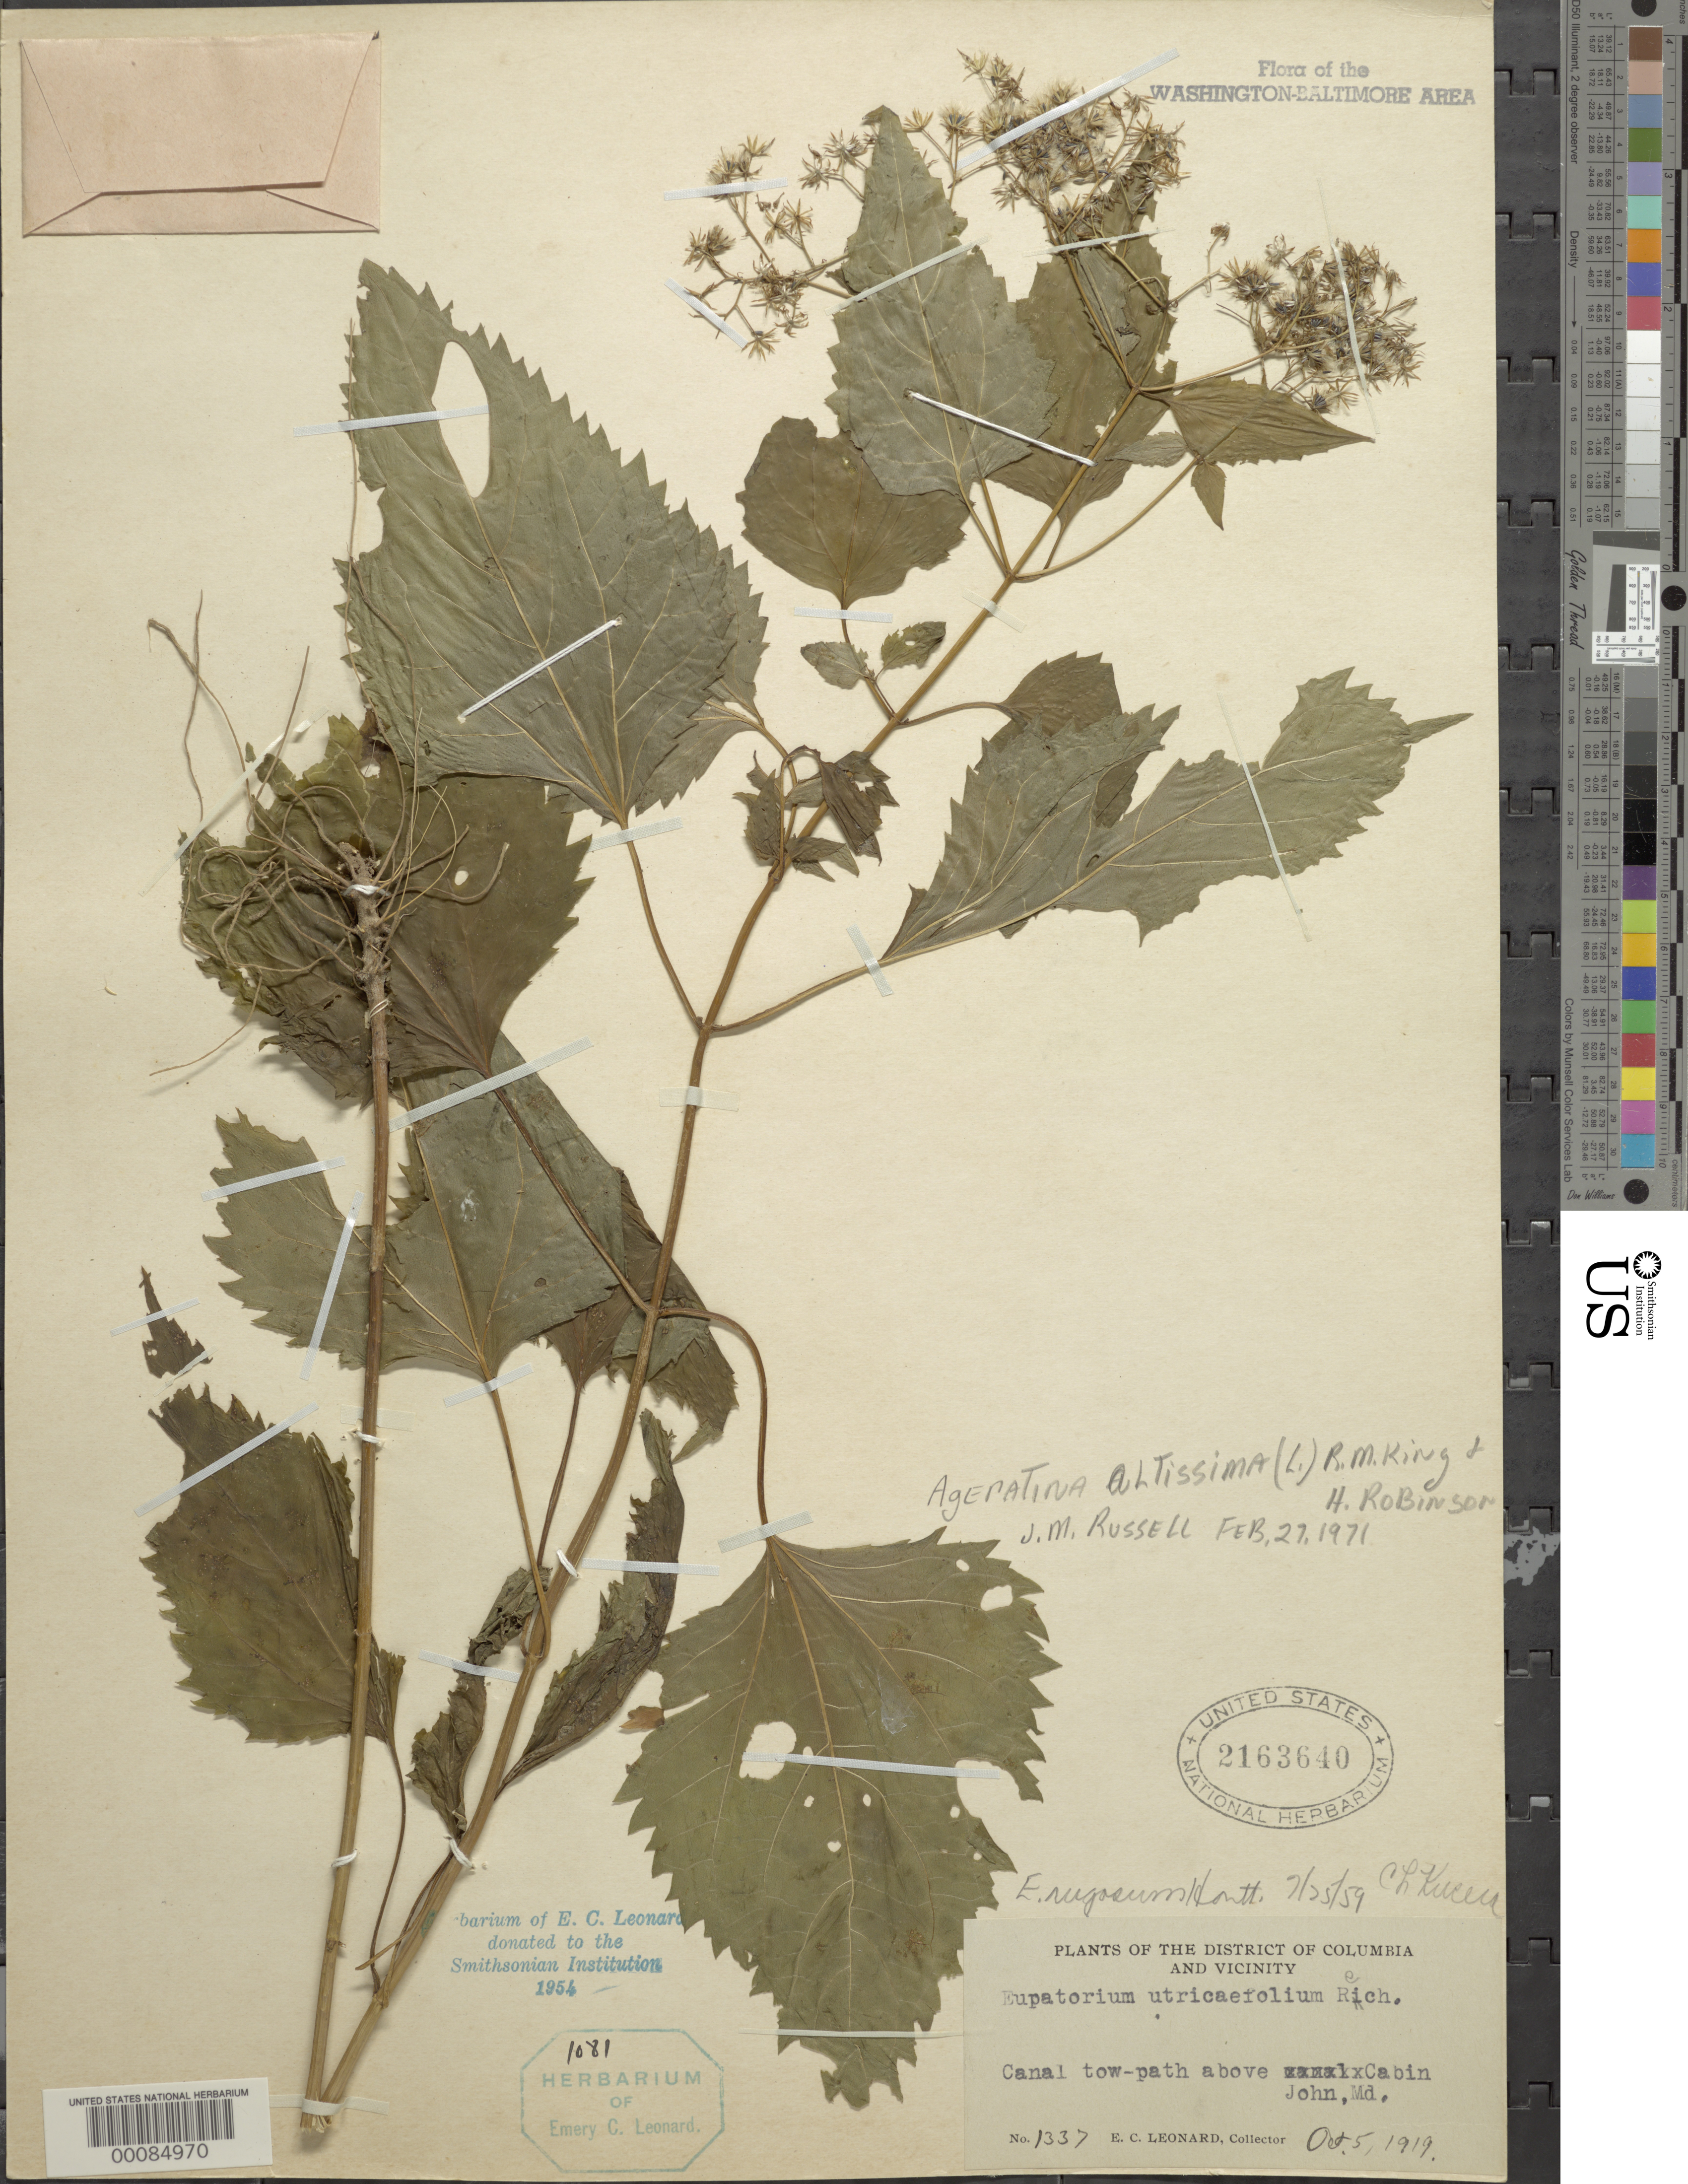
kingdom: Plantae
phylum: Tracheophyta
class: Magnoliopsida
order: Asterales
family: Asteraceae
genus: Ageratina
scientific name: Ageratina altissima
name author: (L.) R.M. King & H. Rob.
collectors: E. C. Leonard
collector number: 1337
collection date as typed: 05 Oct 1919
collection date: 1919-10-05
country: United States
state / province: Maryland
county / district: Montgomery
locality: Above Cabin John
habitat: Canal towpath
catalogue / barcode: US 2163640